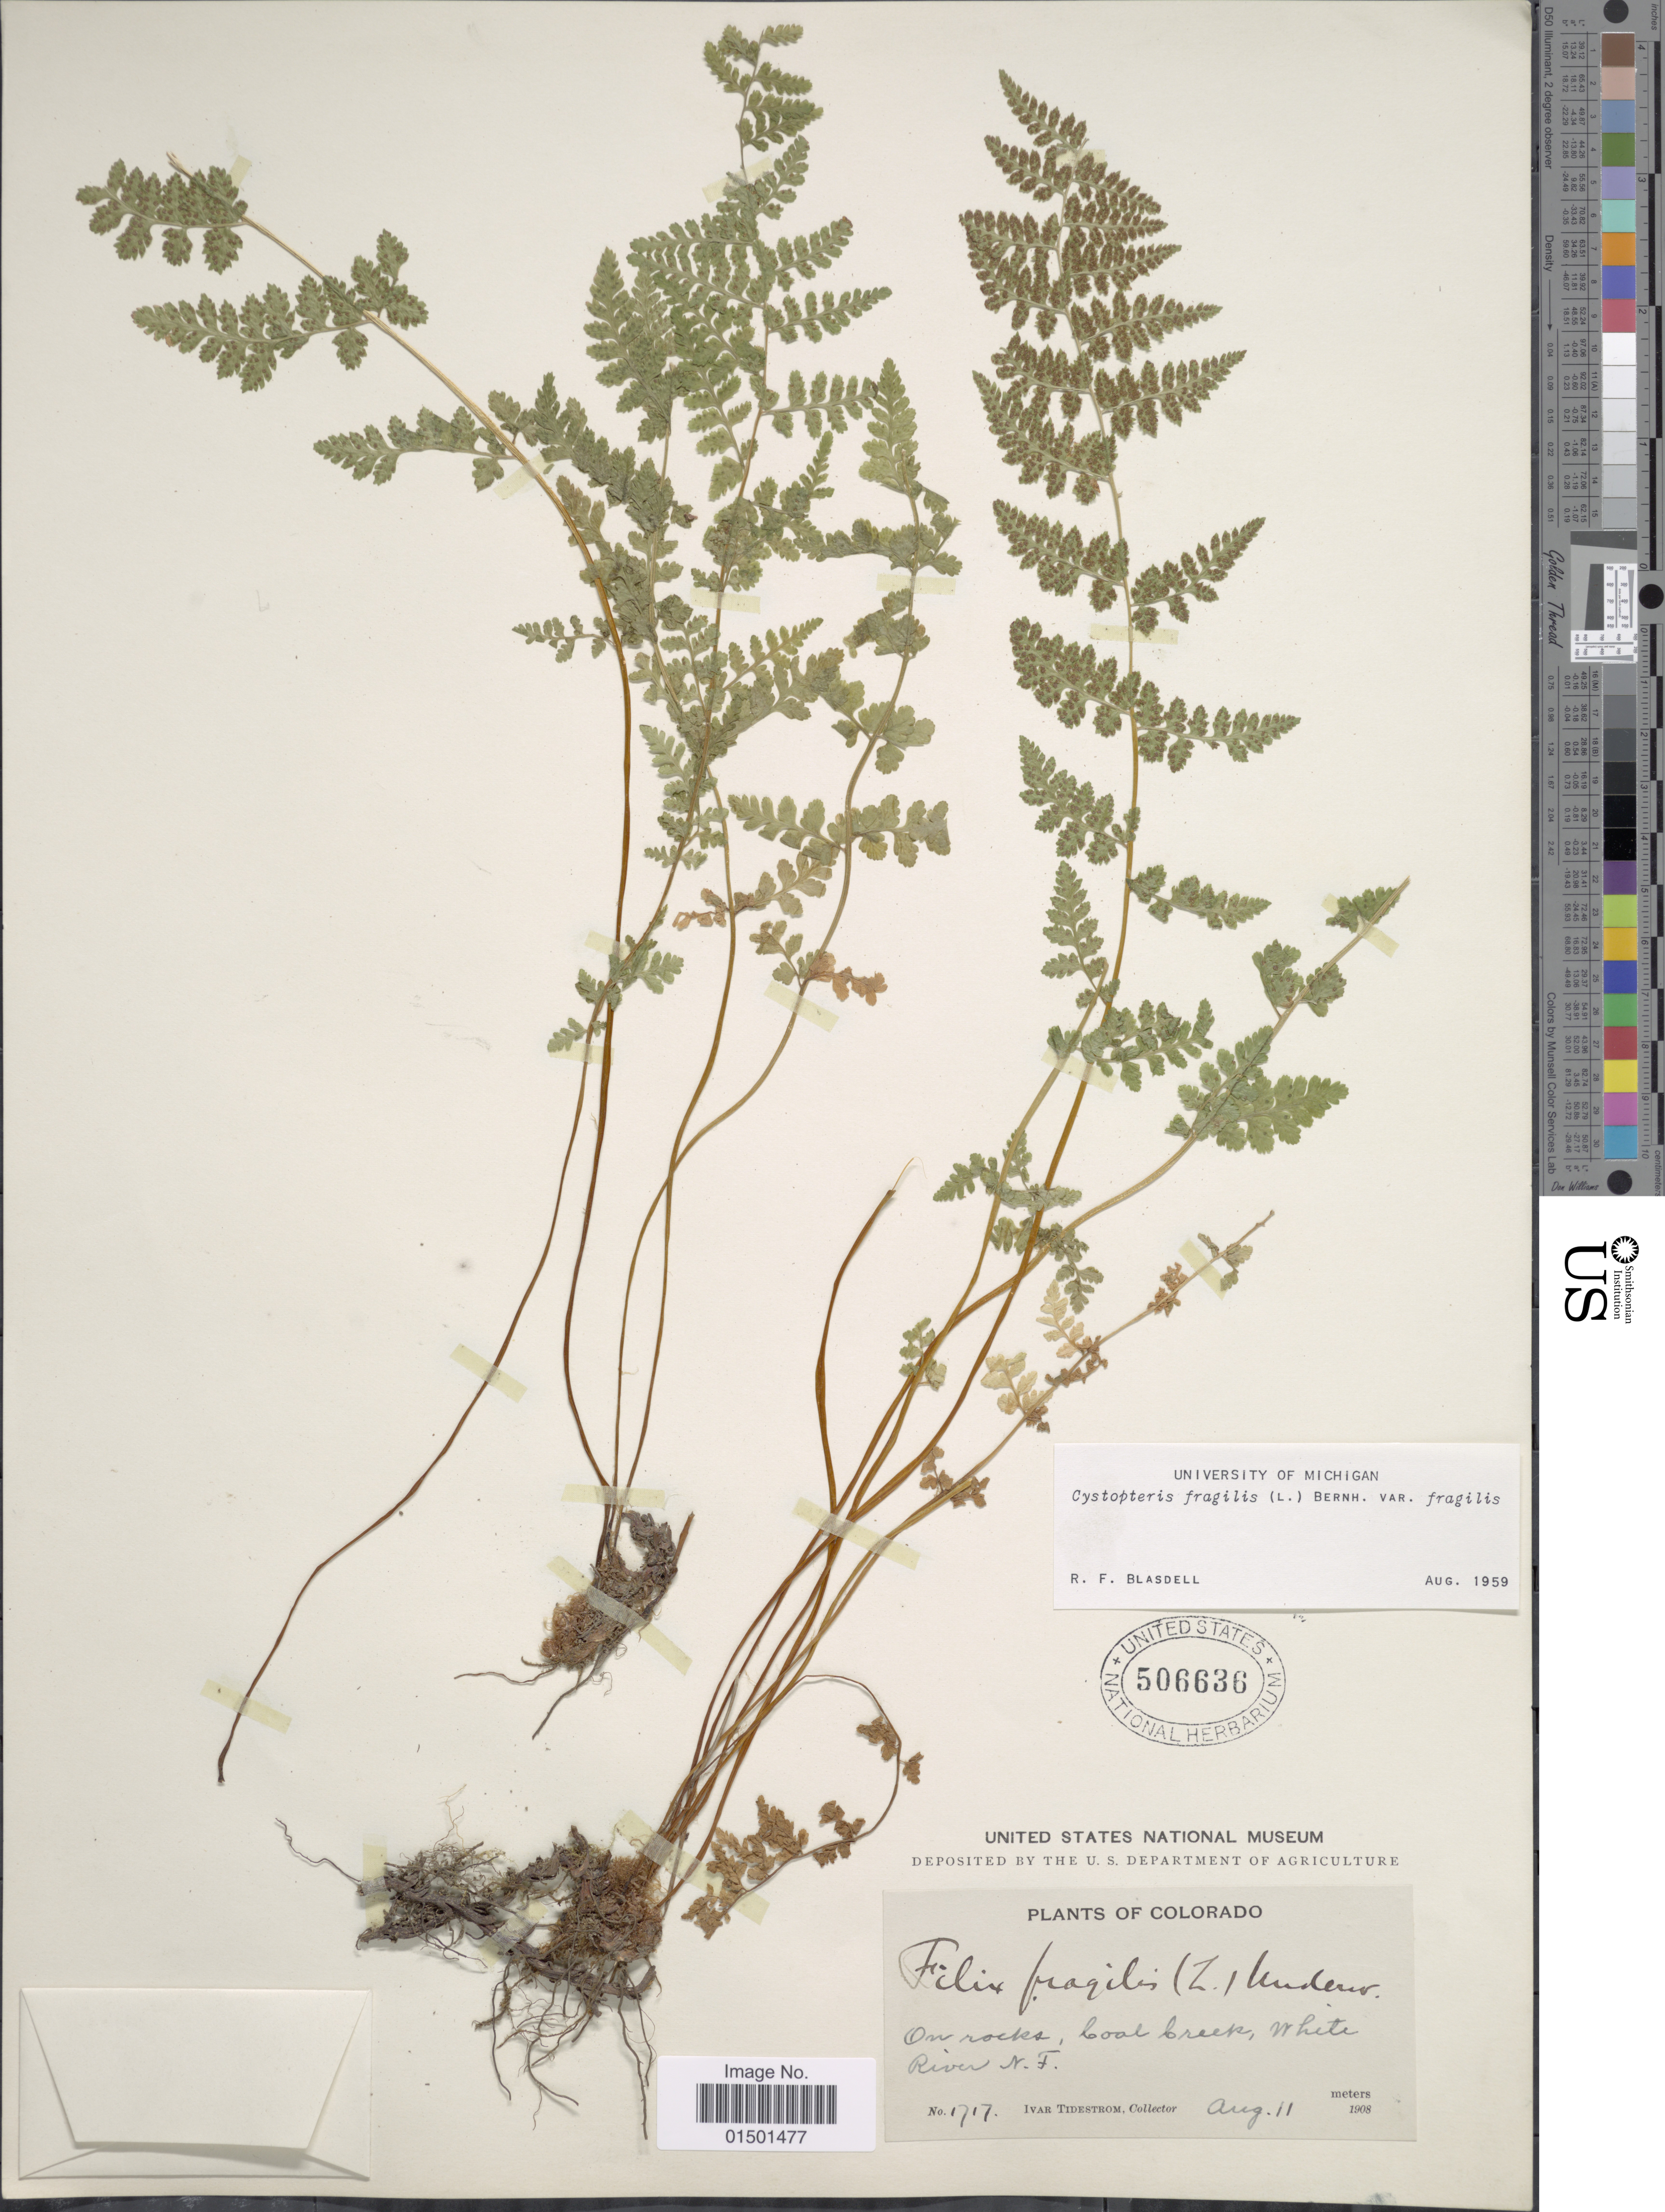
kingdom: Plantae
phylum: Tracheophyta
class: Polypodiopsida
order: Polypodiales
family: Cystopteridaceae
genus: Cystopteris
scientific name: Cystopteris fragilis var. fragilis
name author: (L.) Bernh.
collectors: I. F. Tidestrom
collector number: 1717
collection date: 1908-08-11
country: United States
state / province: Colorado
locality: On rocks, Coal Creek, White River N.F.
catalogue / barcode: US 506636